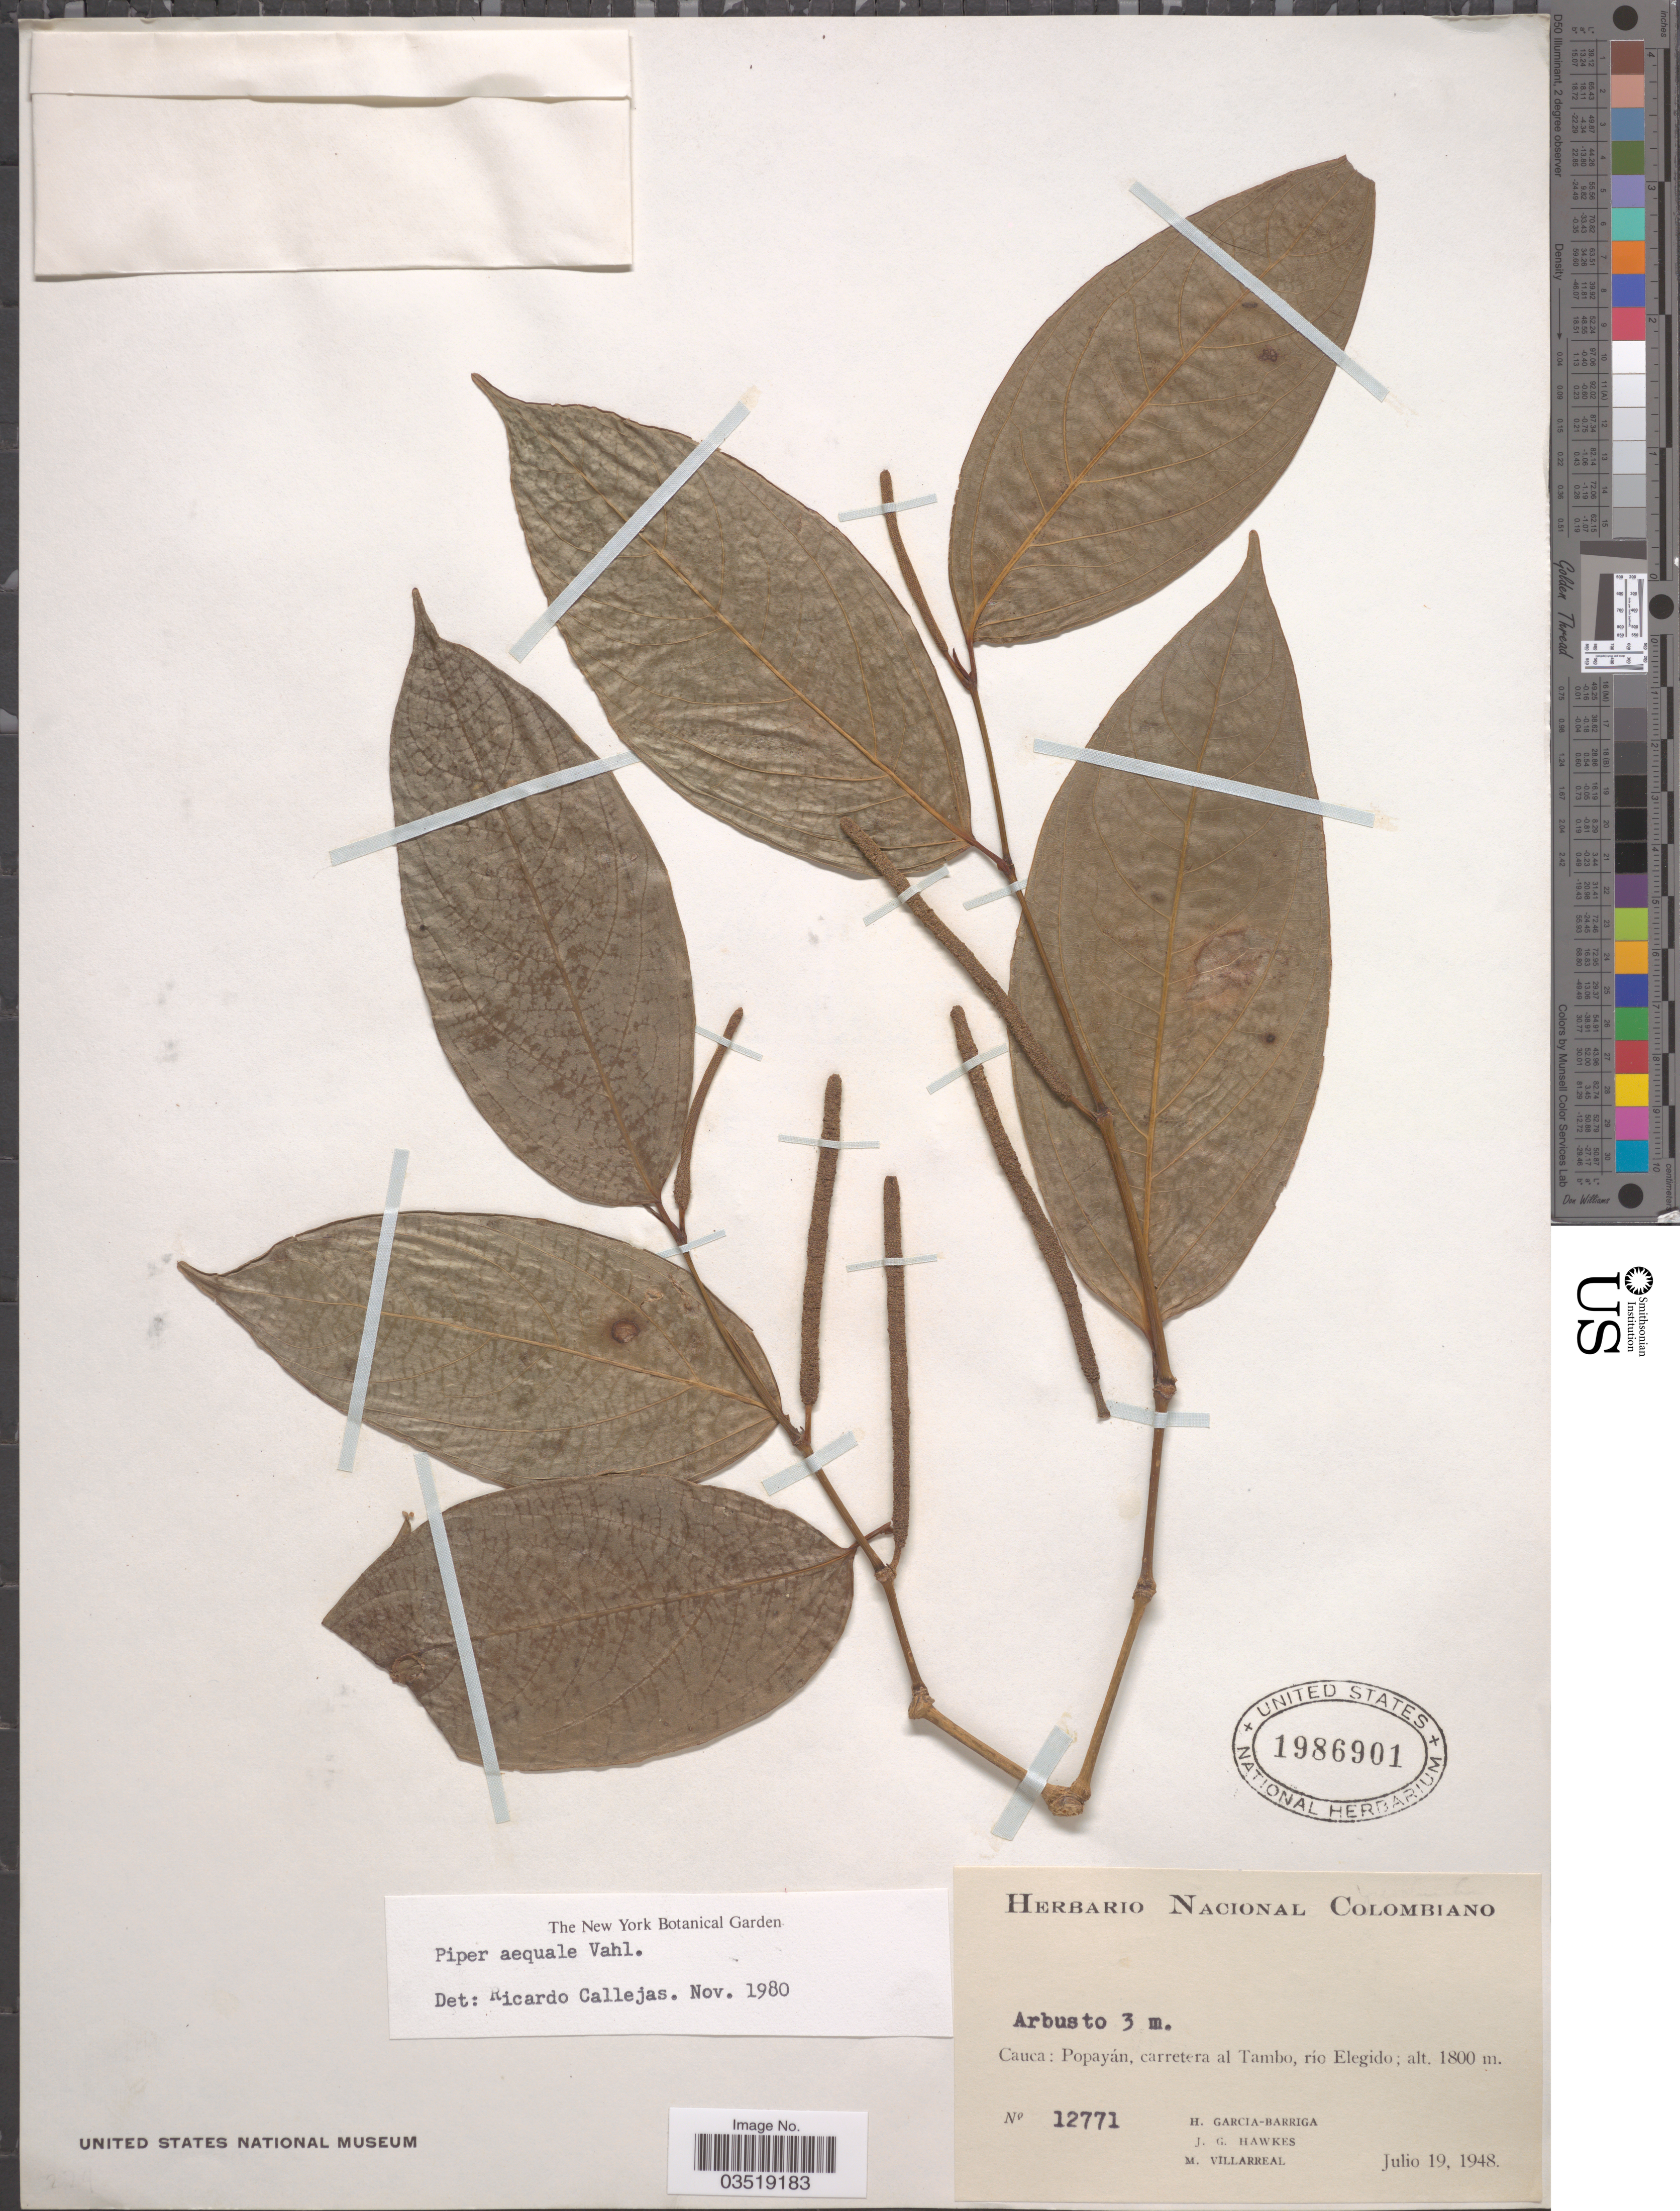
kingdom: Plantae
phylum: Tracheophyta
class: Magnoliopsida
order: Piperales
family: Piperaceae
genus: Piper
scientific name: Piper aequale var. aequale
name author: Vahl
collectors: H. García Barriga, J. Hawkes & M. Villarreal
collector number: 12771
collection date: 1948-07-19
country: Colombia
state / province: Cauca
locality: Popayán, carretera al Tambo, río Elegido.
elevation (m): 1800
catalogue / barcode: US 1986901